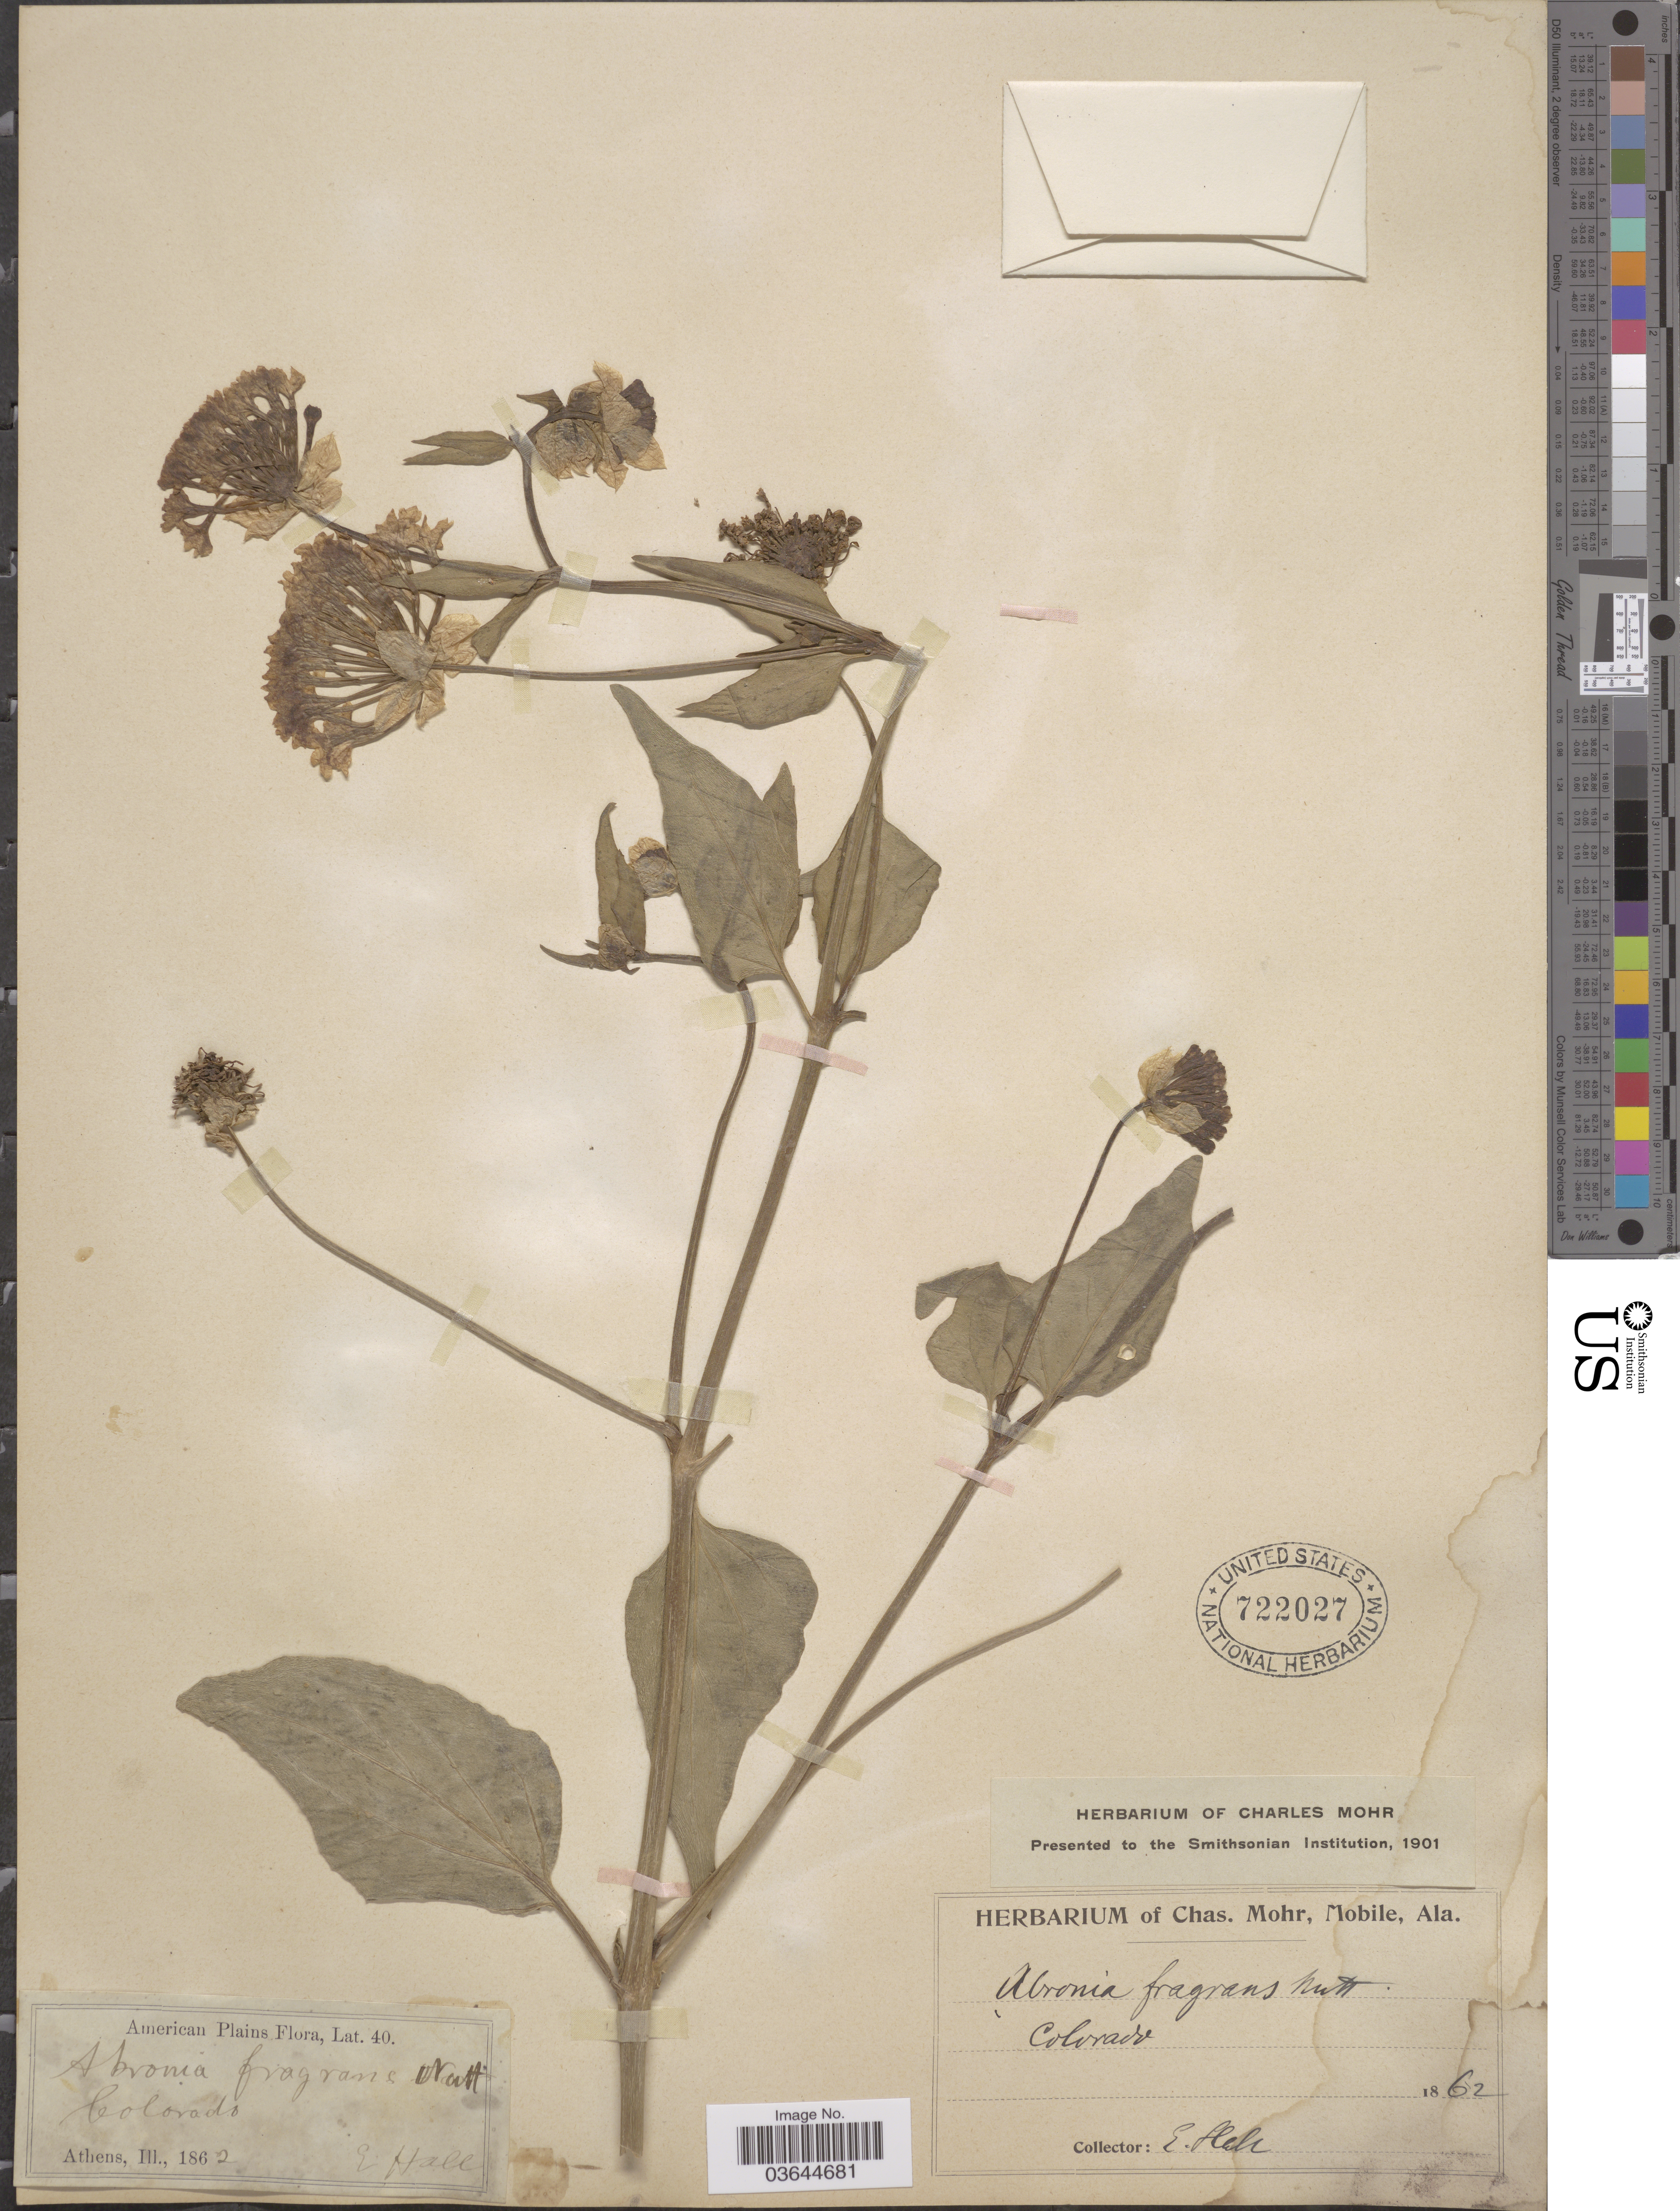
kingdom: Plantae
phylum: Tracheophyta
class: Magnoliopsida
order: Caryophyllales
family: Nyctaginaceae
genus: Abronia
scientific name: Abronia fragrans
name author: Nutt. ex Hook.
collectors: E. Hall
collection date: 1862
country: United States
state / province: Colorado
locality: American Plains.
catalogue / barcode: US 722027